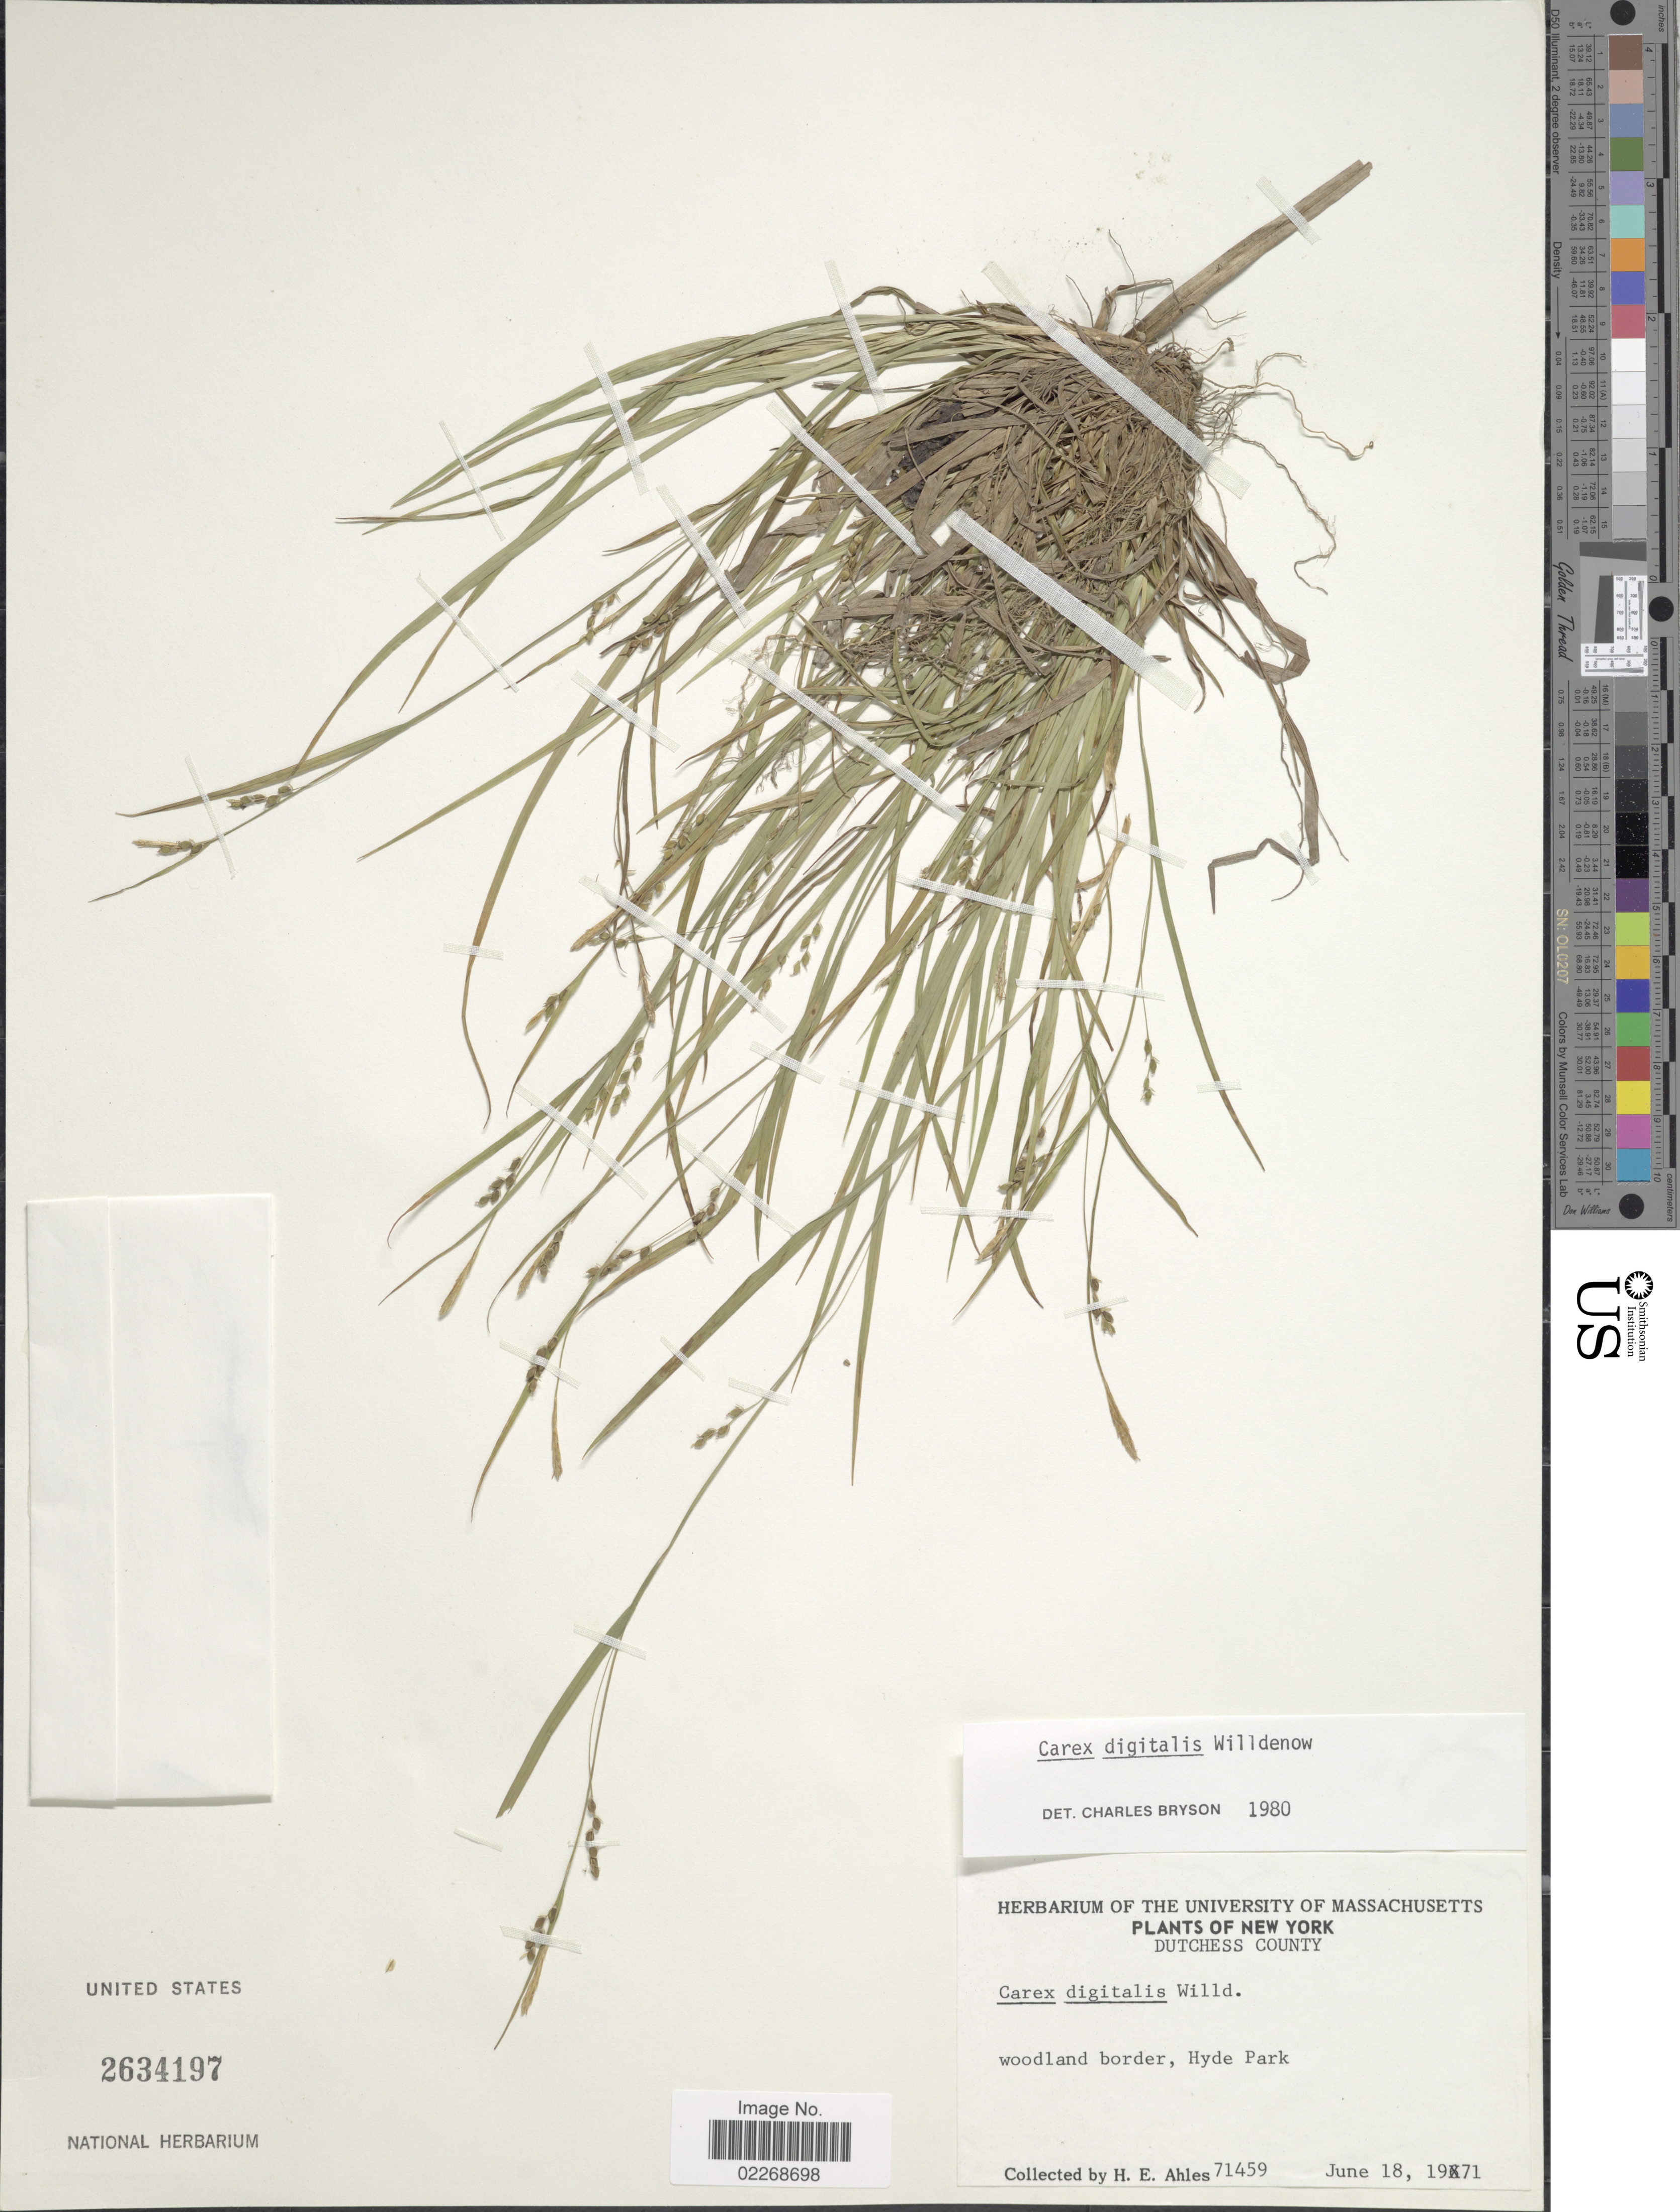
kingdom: Plantae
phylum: Tracheophyta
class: Liliopsida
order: Poales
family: Cyperaceae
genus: Carex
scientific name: Carex digitalis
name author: Willd.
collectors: H. E. Ahles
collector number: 71459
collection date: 1971-06-18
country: United States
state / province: New York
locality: Dutchess County. Woodland border, Hyde Park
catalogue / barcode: US 2634197